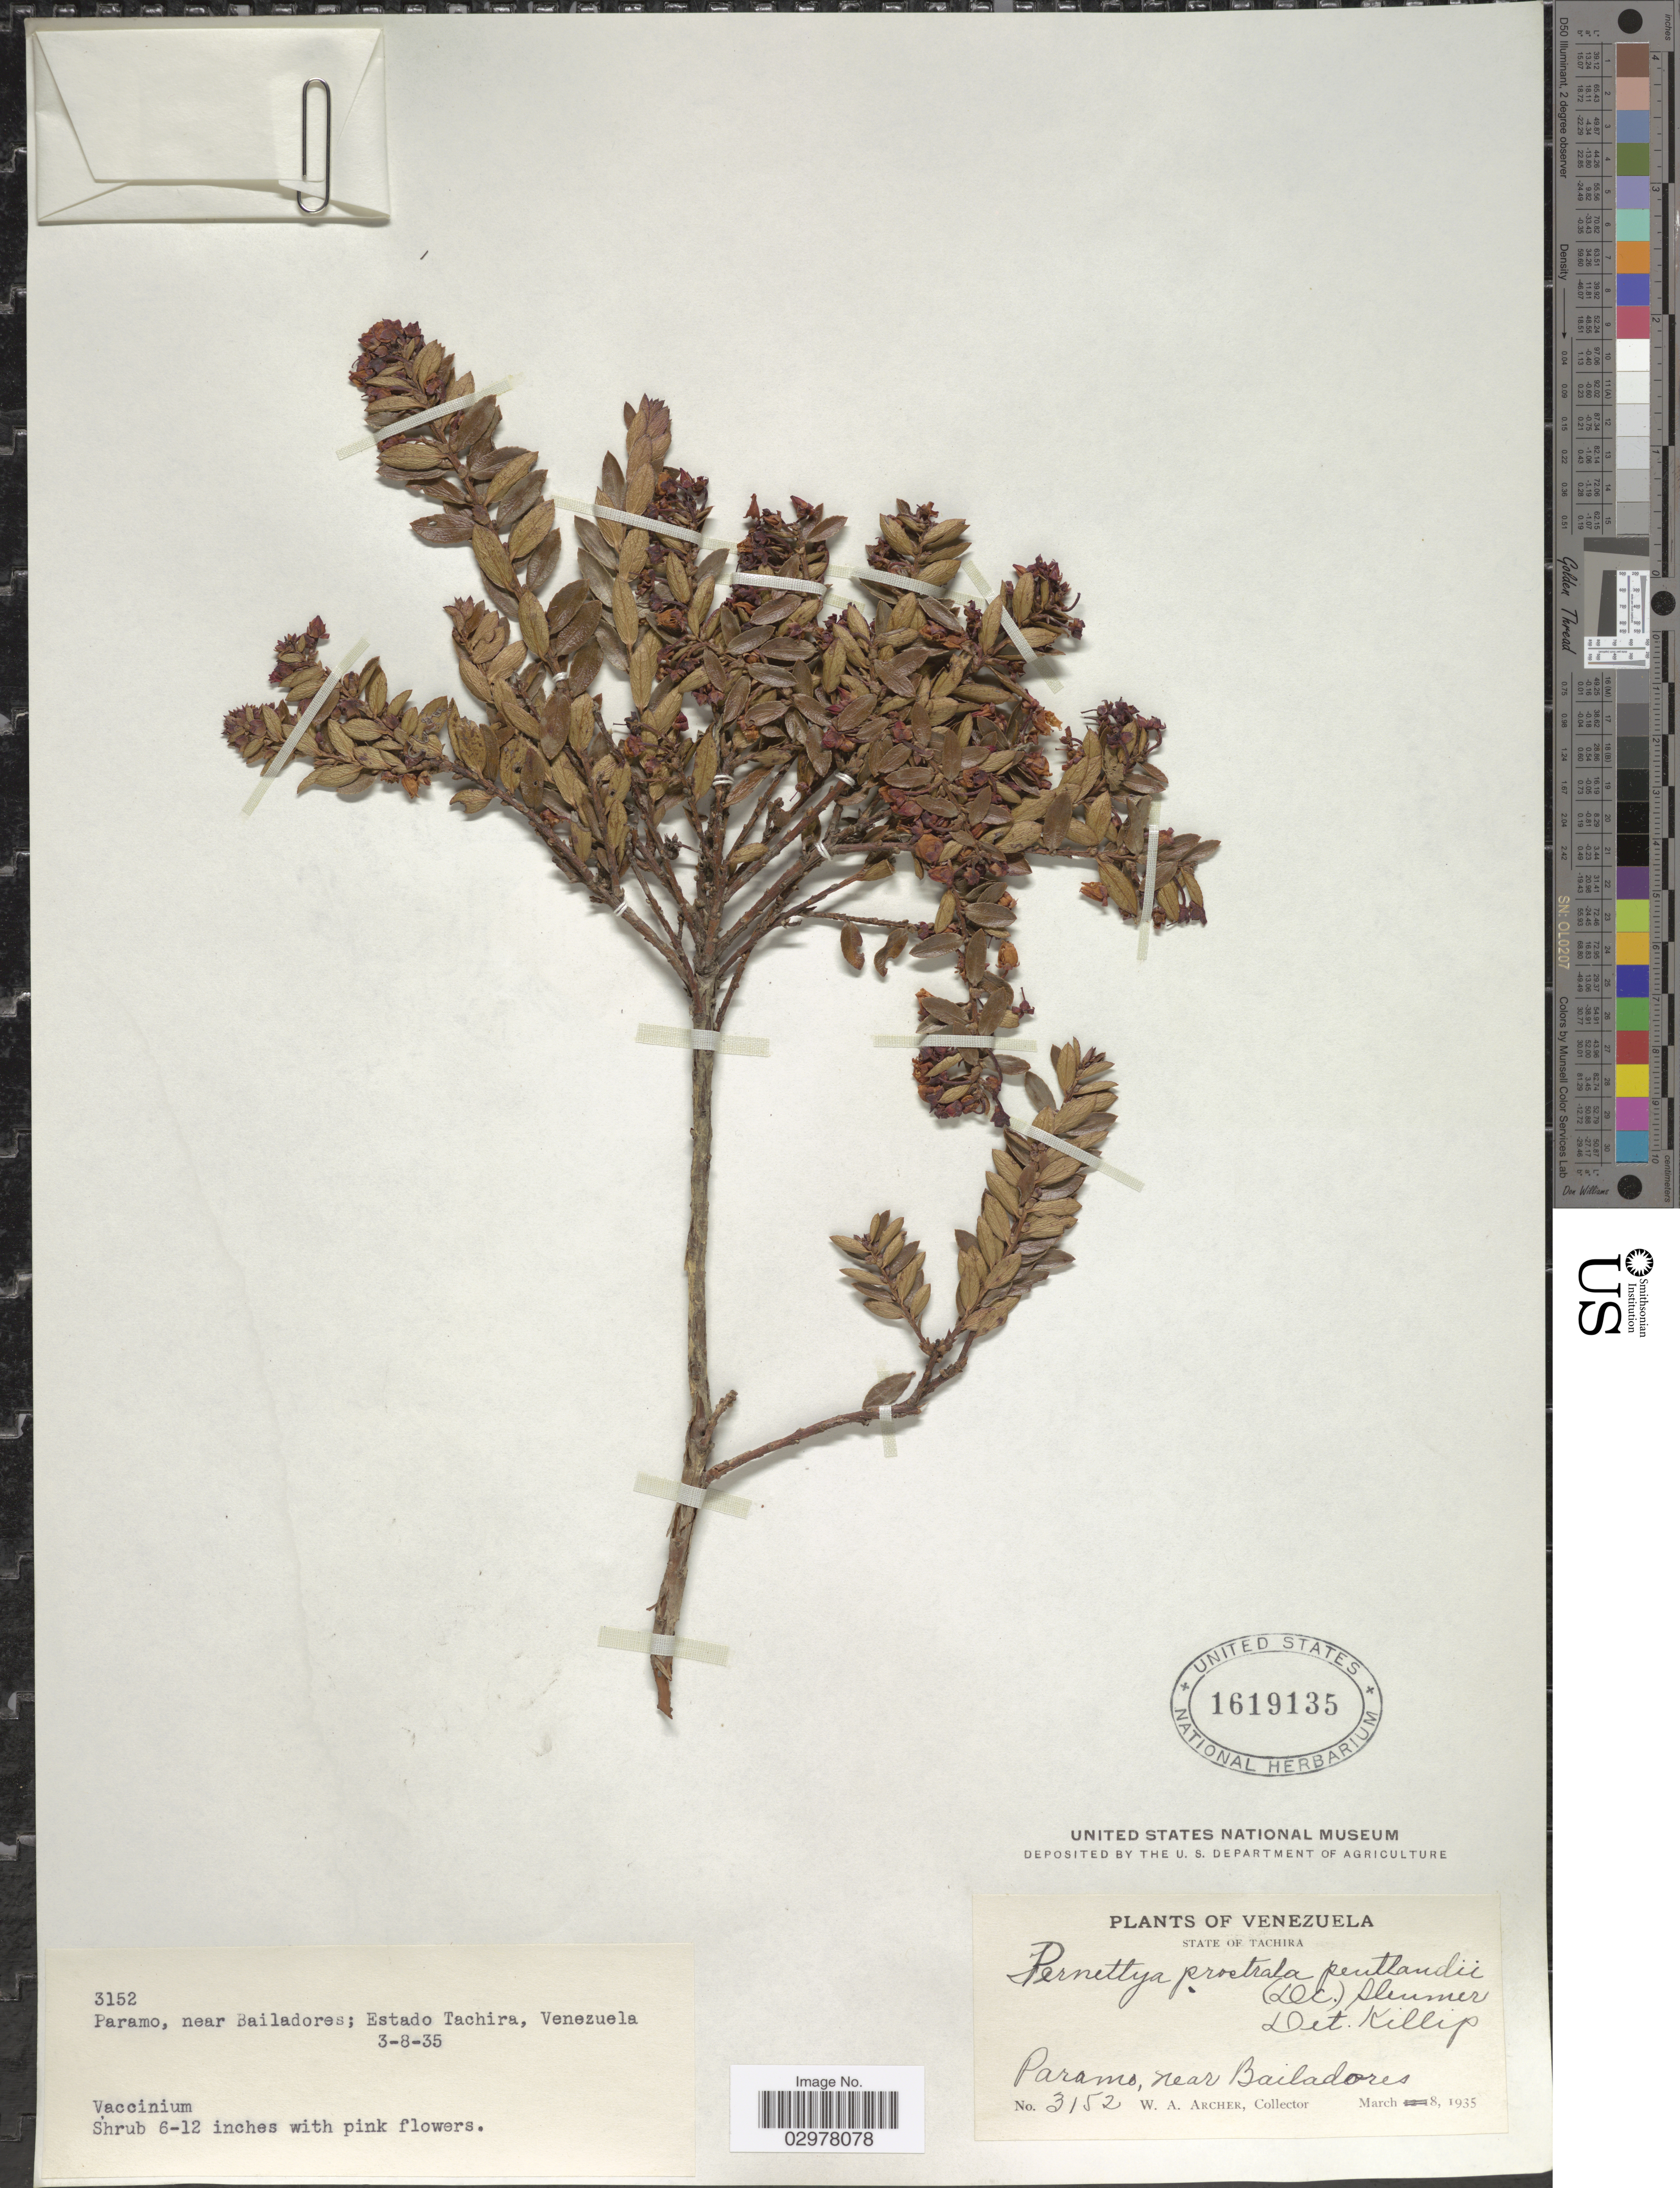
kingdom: Plantae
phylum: Tracheophyta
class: Magnoliopsida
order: Ericales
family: Ericaceae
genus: Pernettya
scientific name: Pernettya prostrata var. pentlandii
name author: (DC.) Sleumer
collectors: W. Archer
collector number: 3152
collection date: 1935-03-08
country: Venezuela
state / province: Tachira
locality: Parano, near Bailadores.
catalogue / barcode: US 1619135